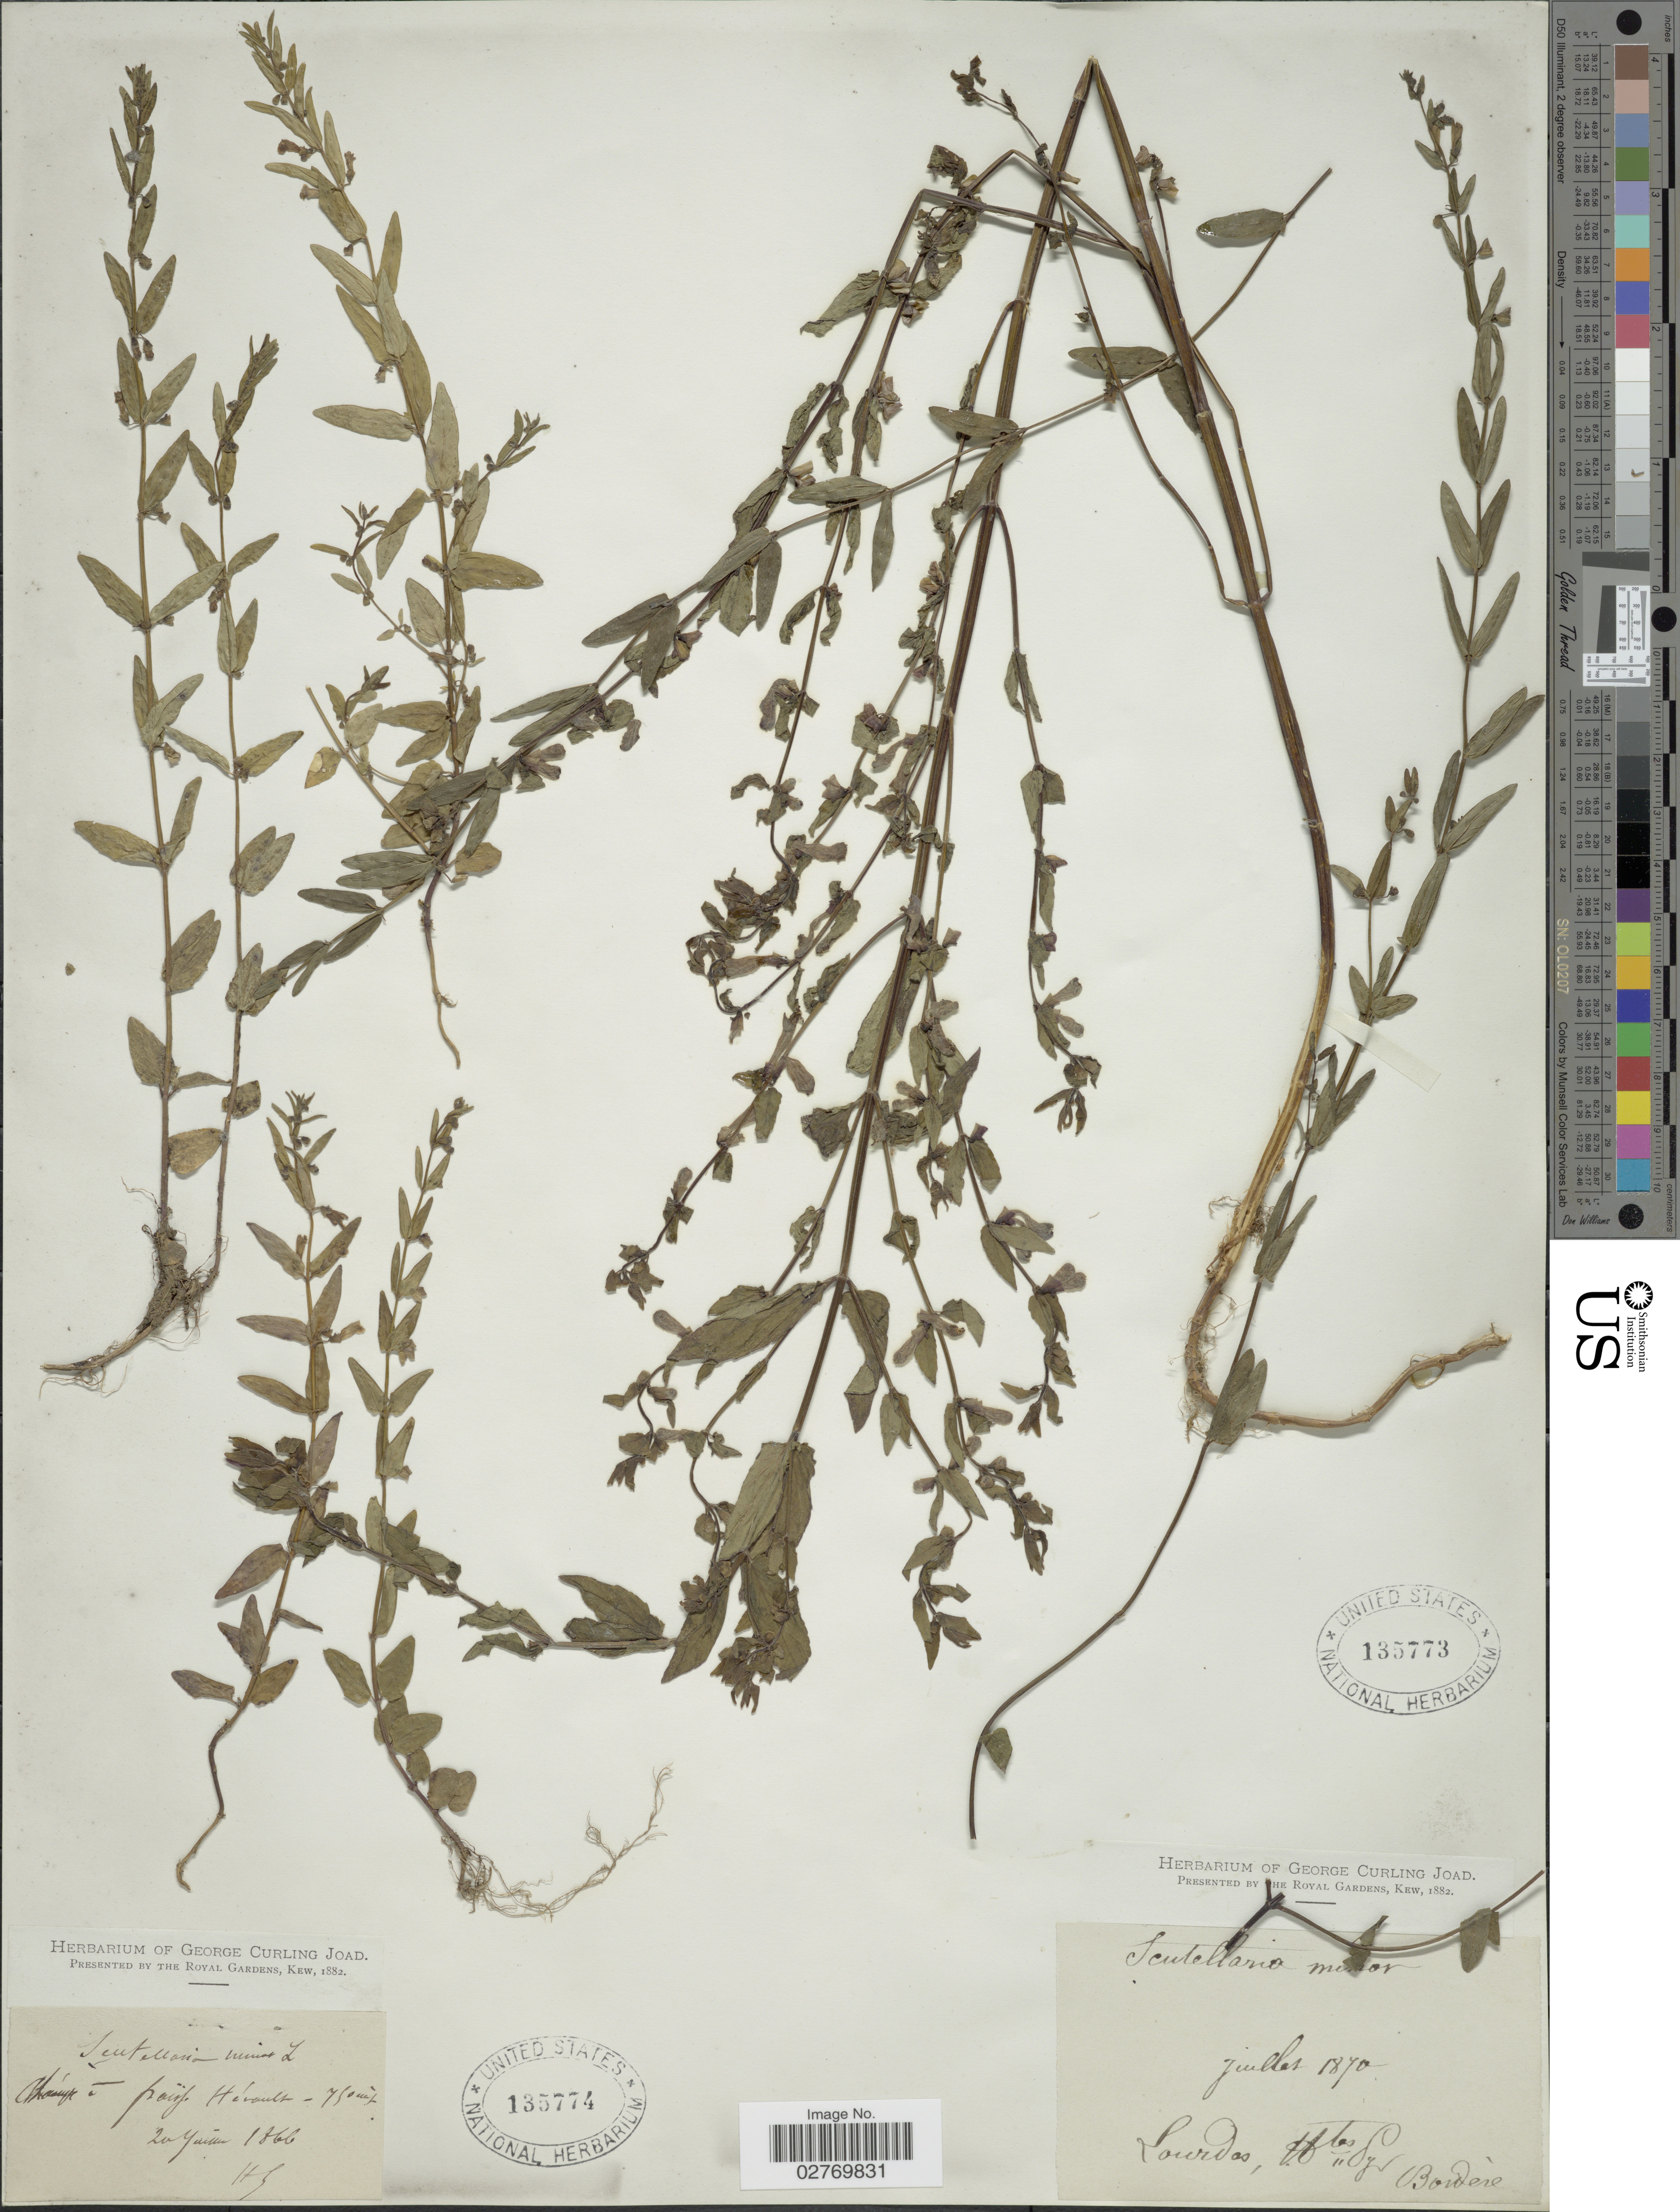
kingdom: Plantae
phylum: Tracheophyta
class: Magnoliopsida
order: Lamiales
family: Lamiaceae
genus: Scutellaria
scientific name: Scutellaria minor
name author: Huds.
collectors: -. Bordère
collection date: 1870-07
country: France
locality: Lourdas, Htes Pyr.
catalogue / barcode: US 135773-2